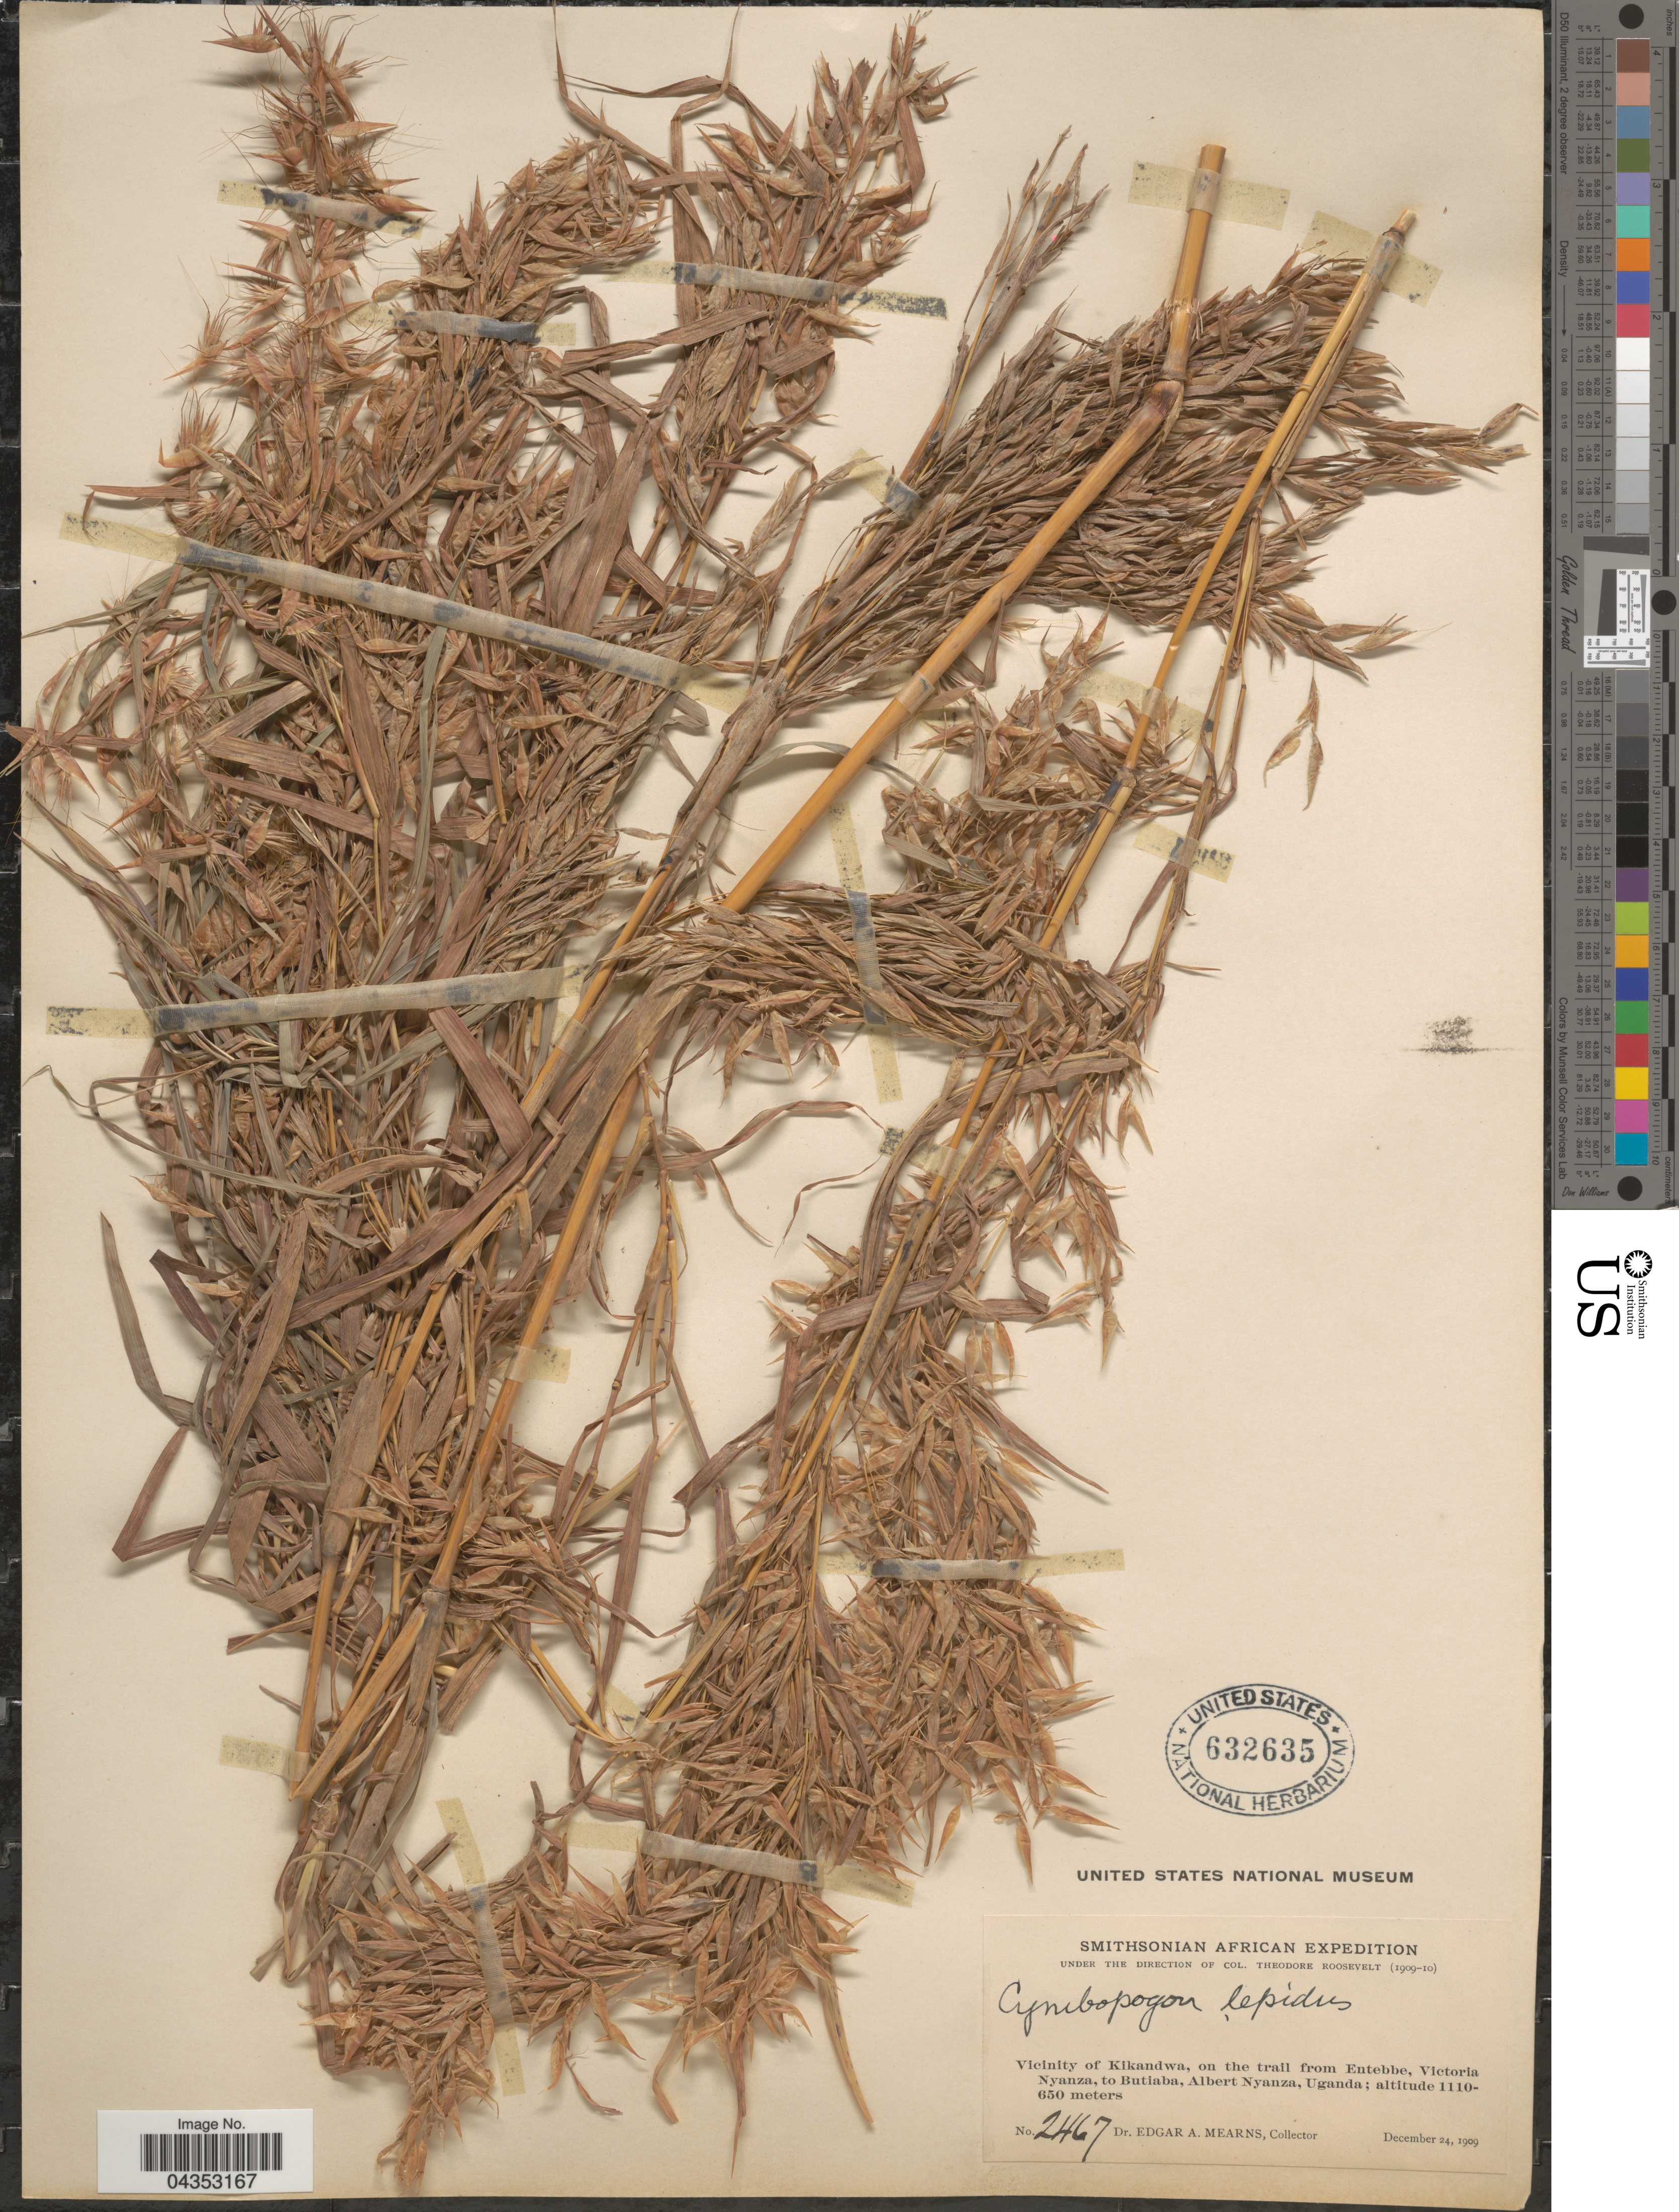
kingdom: Plantae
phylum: Tracheophyta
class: Liliopsida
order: Poales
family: Poaceae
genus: Hyparrhenia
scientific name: Hyparrhenia cymbaria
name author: (L.) Stapf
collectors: E. A. Mearns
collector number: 2467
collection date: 1909-12-24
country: Uganda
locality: Smithsonian African Expedition. Vicinity of Kikandwa, on the trail from Entebbe, Victoria Nyanza, to Butiaba, Albert Nyanza.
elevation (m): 650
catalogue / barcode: US 632635